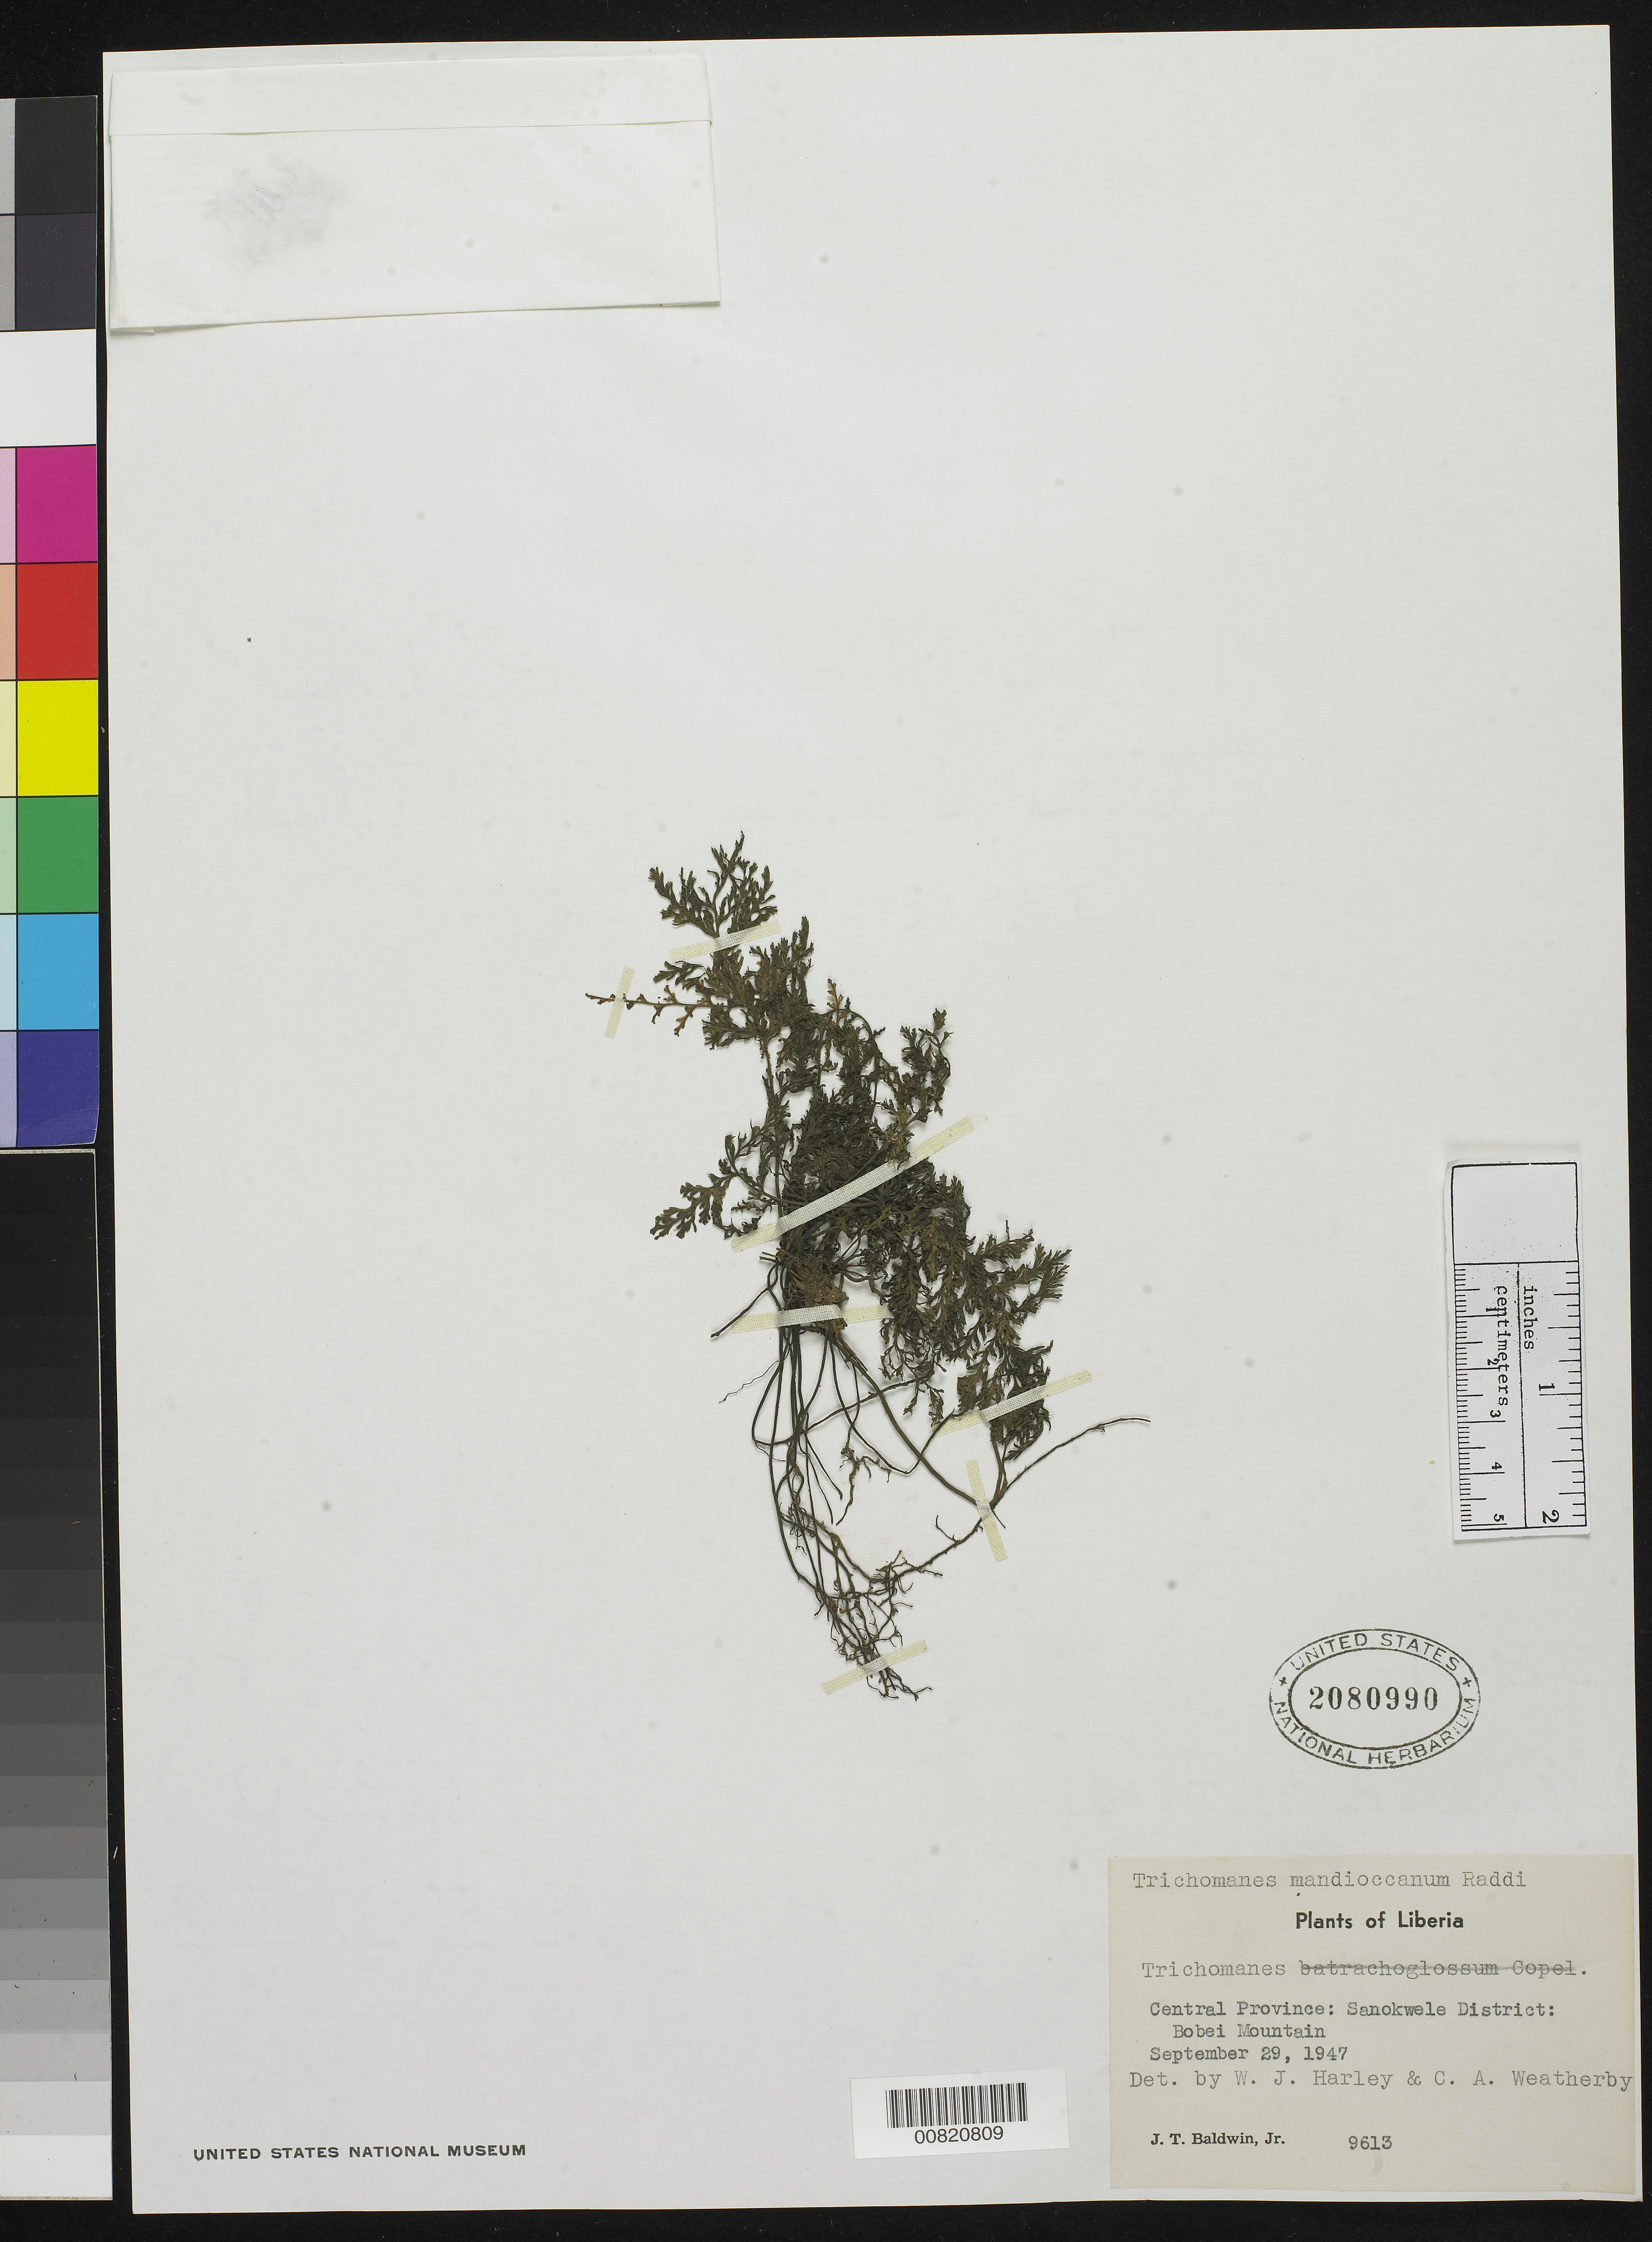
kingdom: Plantae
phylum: Tracheophyta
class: Polypodiopsida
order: Hymenophyllales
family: Hymenophyllaceae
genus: Abrodictyum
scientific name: Abrodictyum mandioccanum (Raddi) comb. ined., 2015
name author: (Raddi)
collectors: J. T. Baldwin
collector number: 9613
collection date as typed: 29 Sep 1947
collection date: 1947-09-29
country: Liberia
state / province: Nimba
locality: Central Province: Sanokwele District, Bobei Mountain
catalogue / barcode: US 2080990